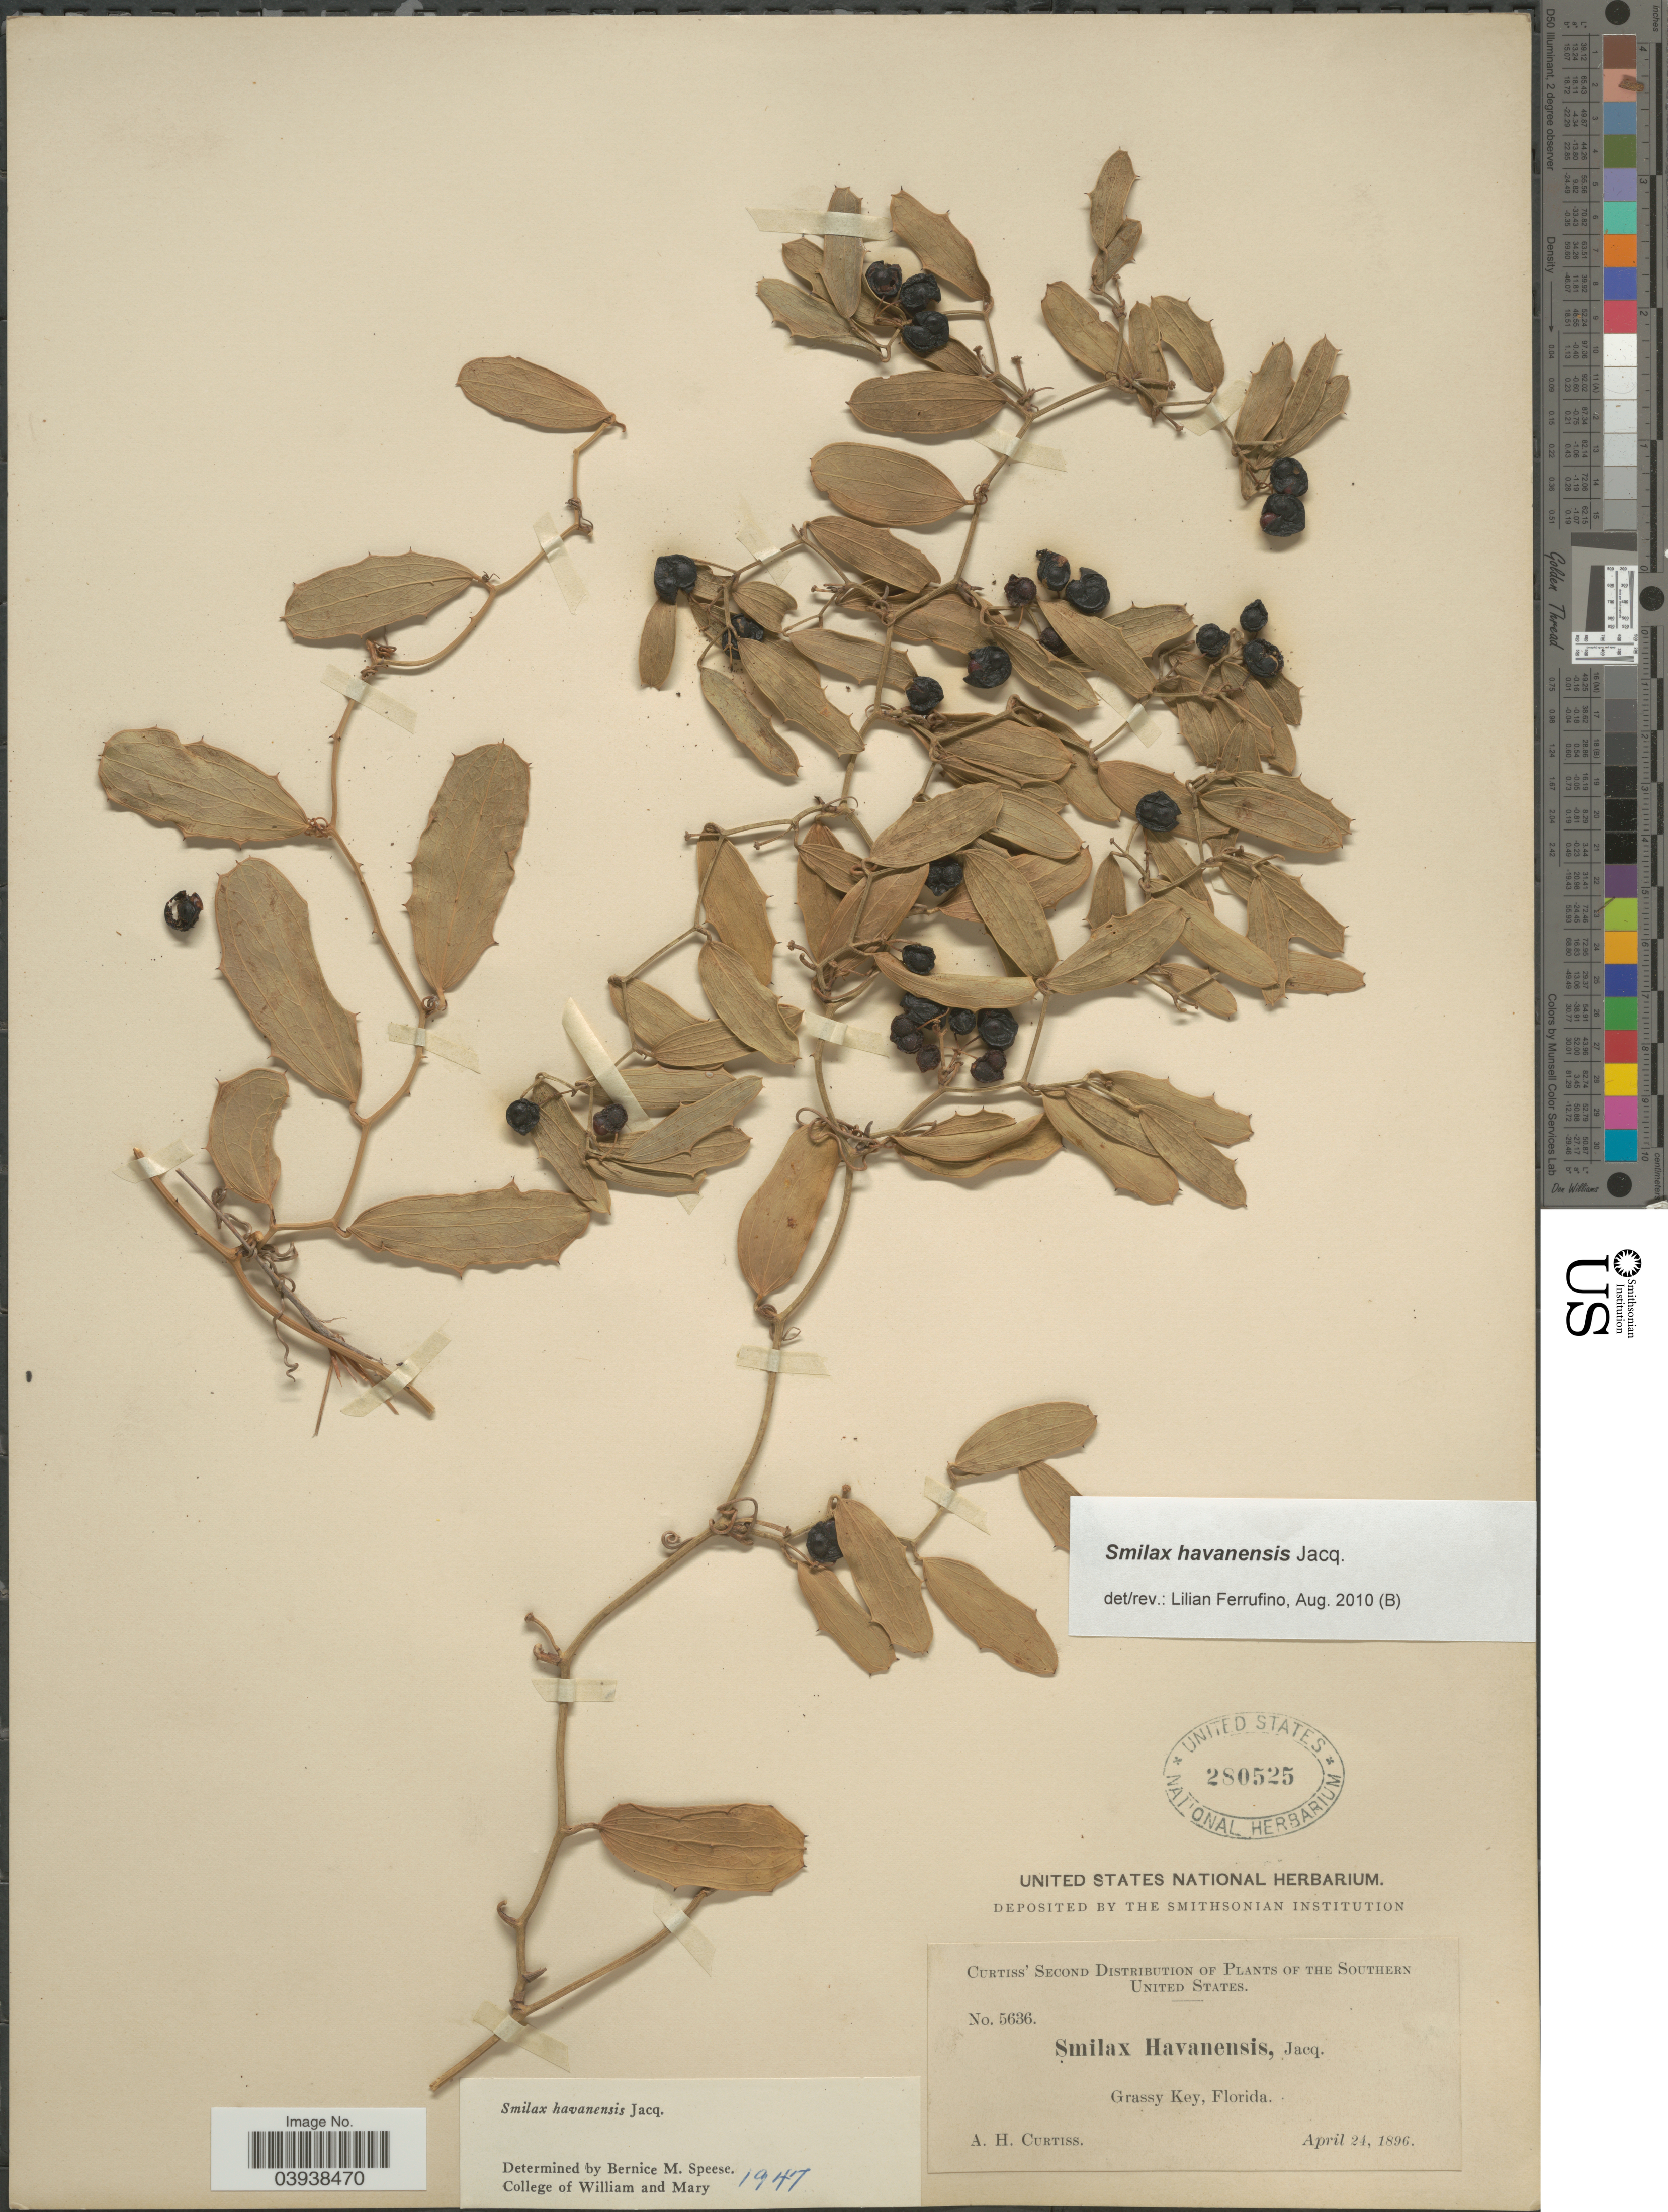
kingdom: Plantae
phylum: Tracheophyta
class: Liliopsida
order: Liliales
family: Smilacaceae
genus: Smilax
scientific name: Smilax havanensis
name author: Jacq.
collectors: A. H. Curtiss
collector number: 5636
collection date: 1896-04-24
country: United States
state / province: Florida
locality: The Southern United States. Grassy Key.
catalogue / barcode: US 280525